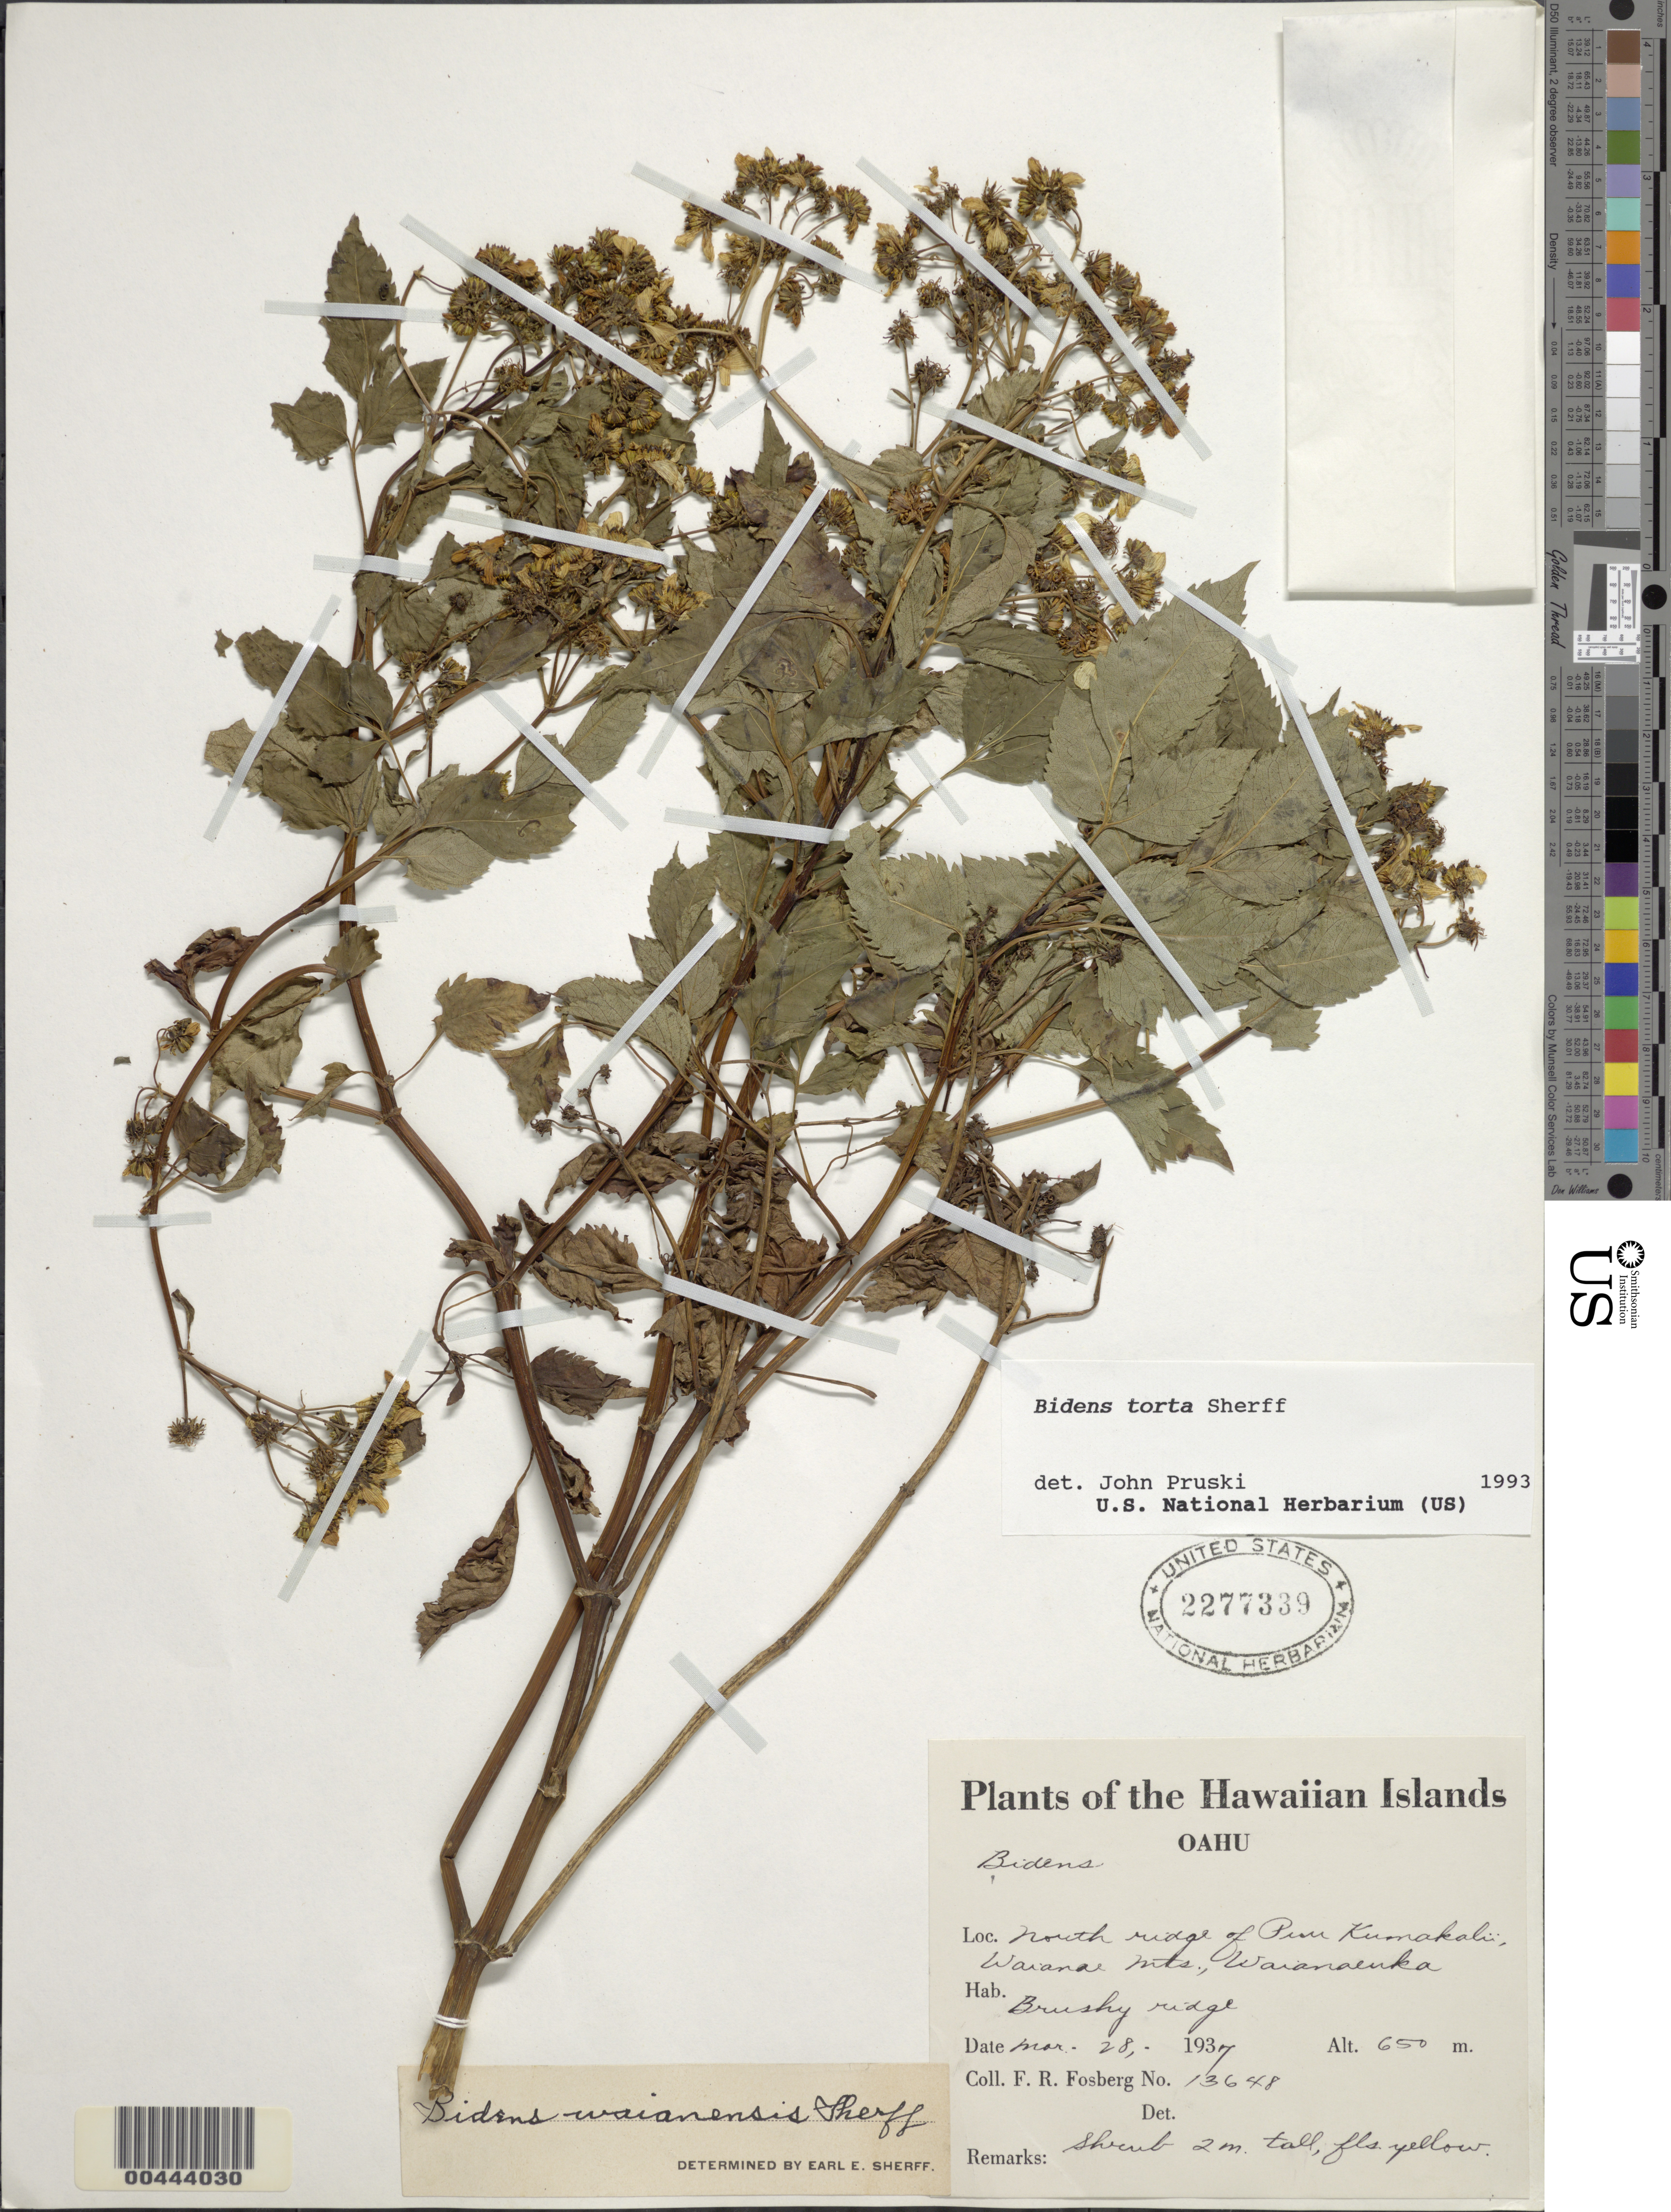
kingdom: Plantae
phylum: Tracheophyta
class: Magnoliopsida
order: Asterales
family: Asteraceae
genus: Bidens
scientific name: Bidens torta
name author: Sherff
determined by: Pruski, J. F.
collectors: F. R. Fosberg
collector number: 13648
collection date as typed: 28 Mar 1937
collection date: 1937-03-28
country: United States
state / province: Hawaii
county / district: Honolulu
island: Oahu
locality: North ridge of Puu Kumakalii, Waianae Mountains, Waianaeuka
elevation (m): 650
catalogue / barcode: US 2277339